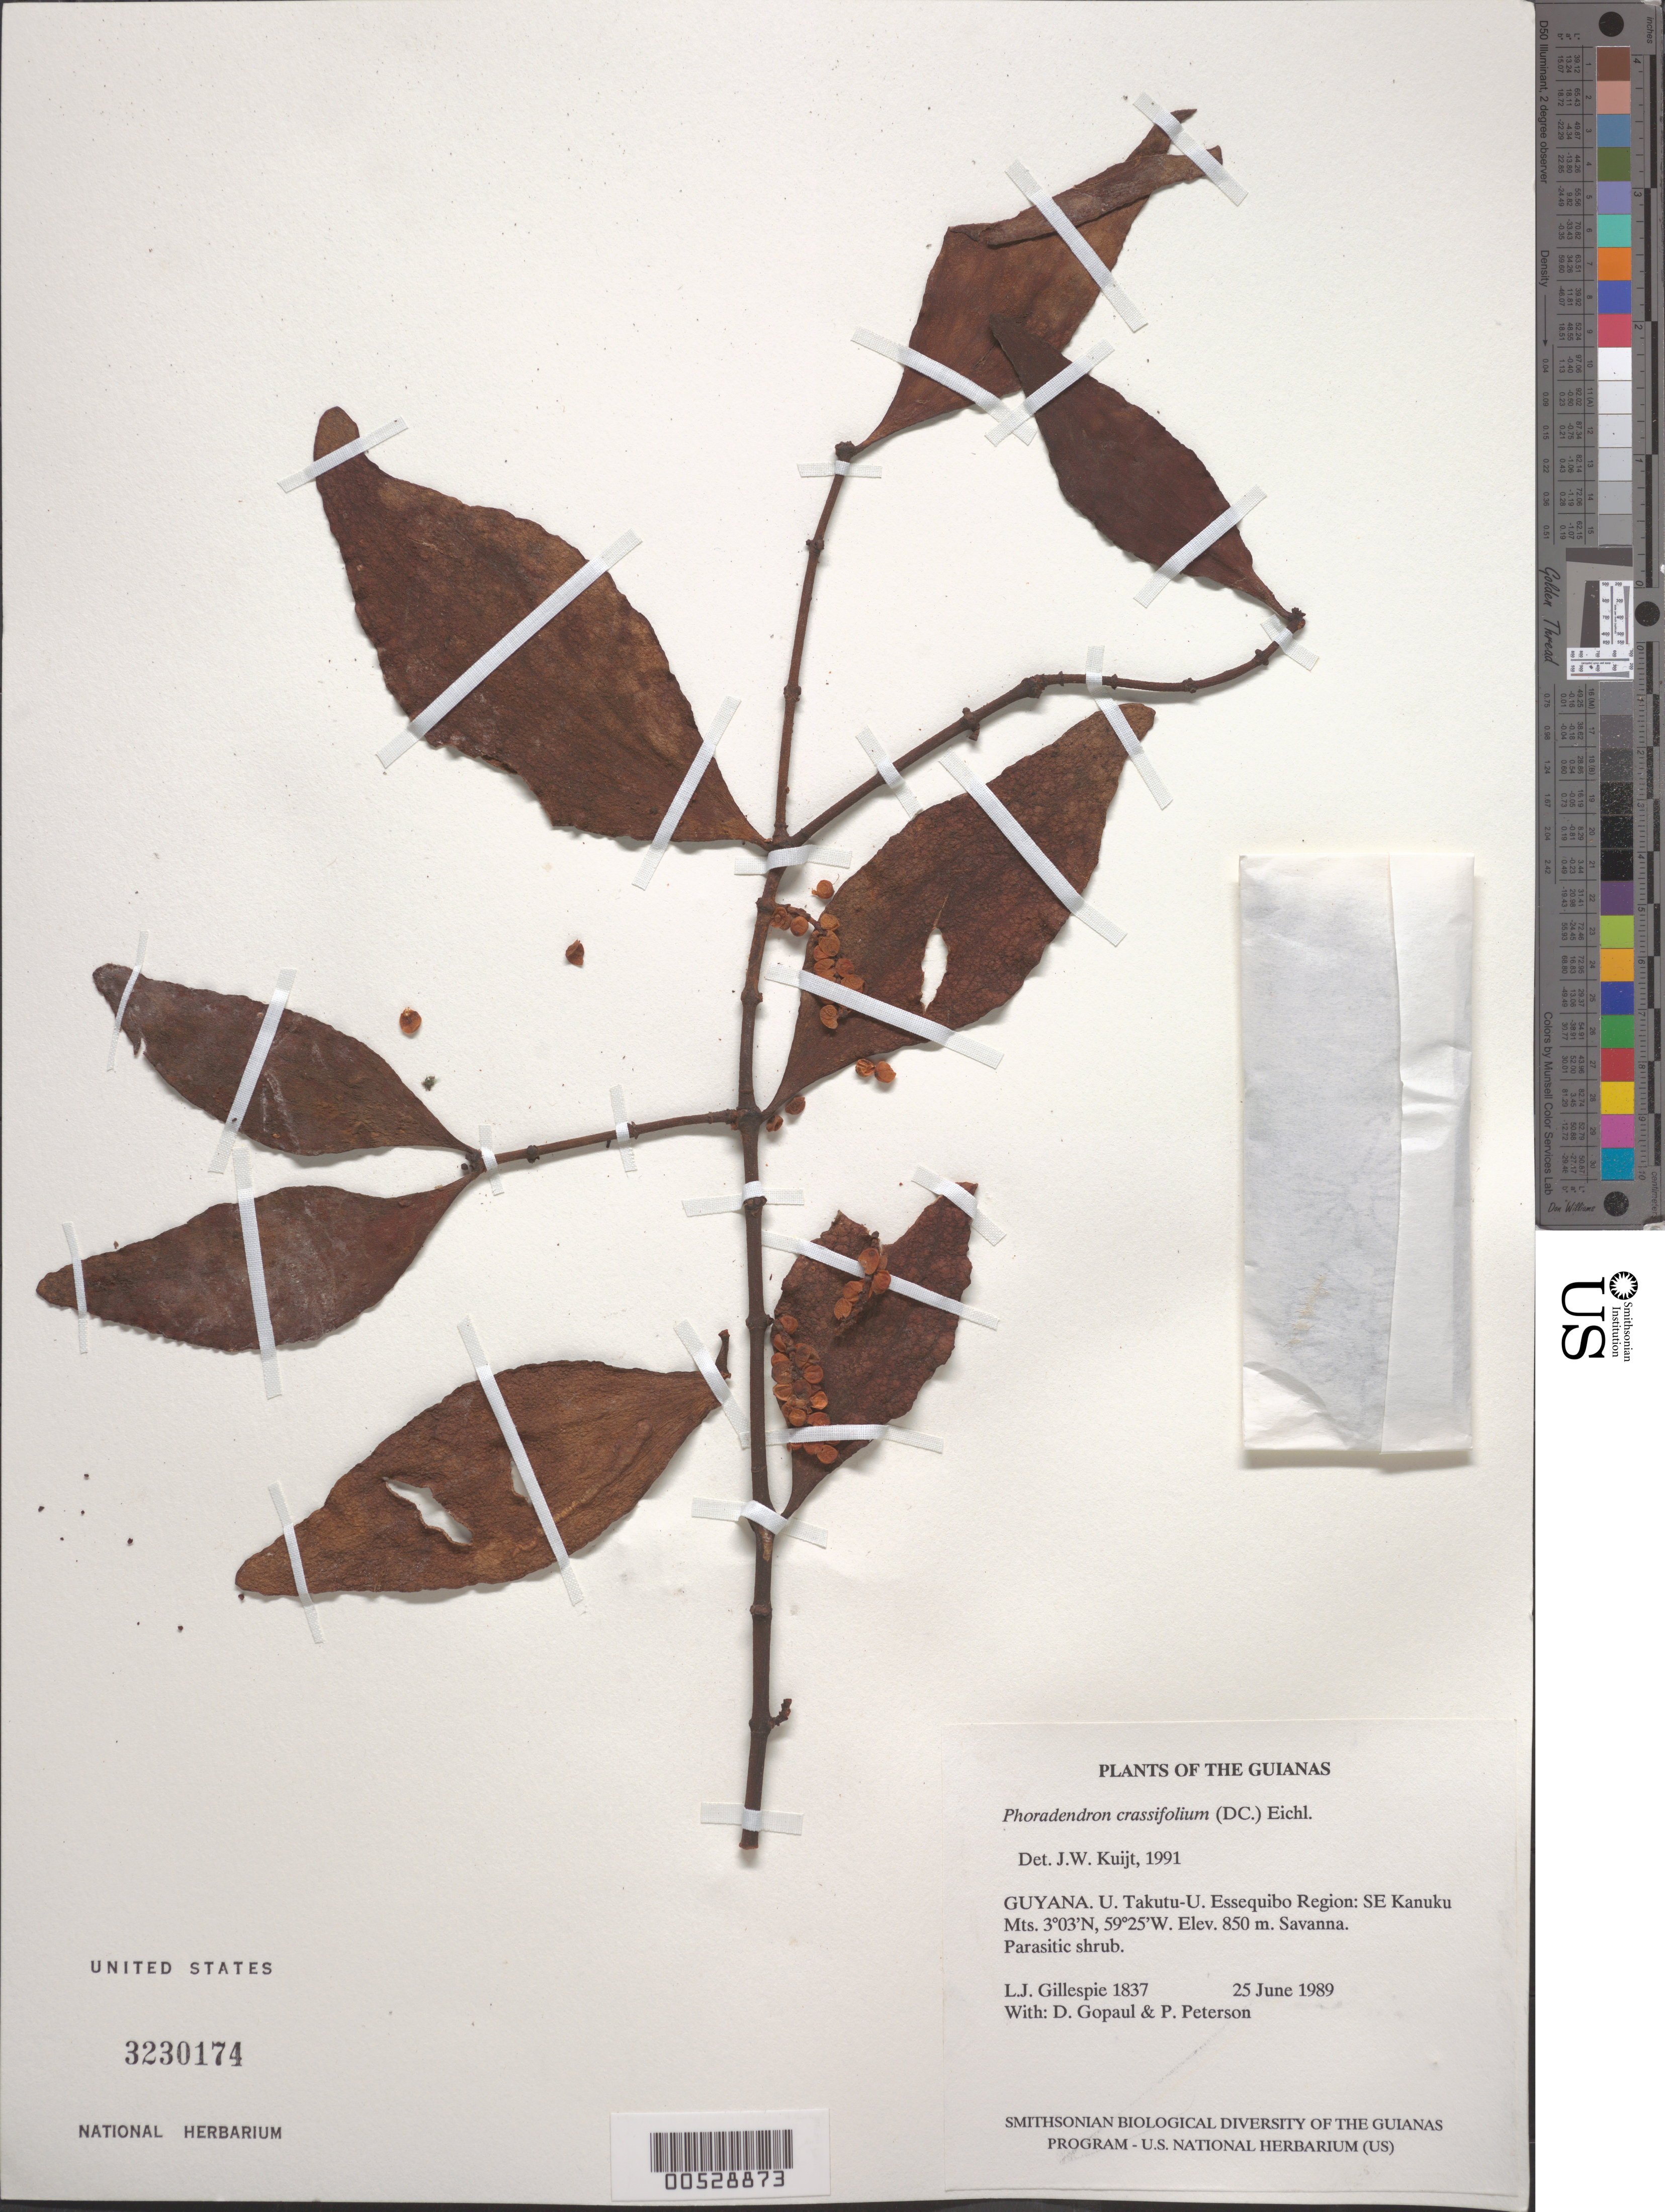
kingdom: Plantae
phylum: Tracheophyta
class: Magnoliopsida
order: Santalales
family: Viscaceae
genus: Phoradendron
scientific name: Phoradendron crassifolium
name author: (Pohl ex DC.) Eichler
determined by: Kuijt, Job, (CANADA)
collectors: L. J. Gillespie, D. Gopaul & P. M. Peterson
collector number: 1837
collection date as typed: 25 June 1989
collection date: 1989-06-25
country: Guyana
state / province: U. Takutu-U. Essequibo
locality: SE Kanuku Mts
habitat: Savanna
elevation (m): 250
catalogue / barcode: US 3230174